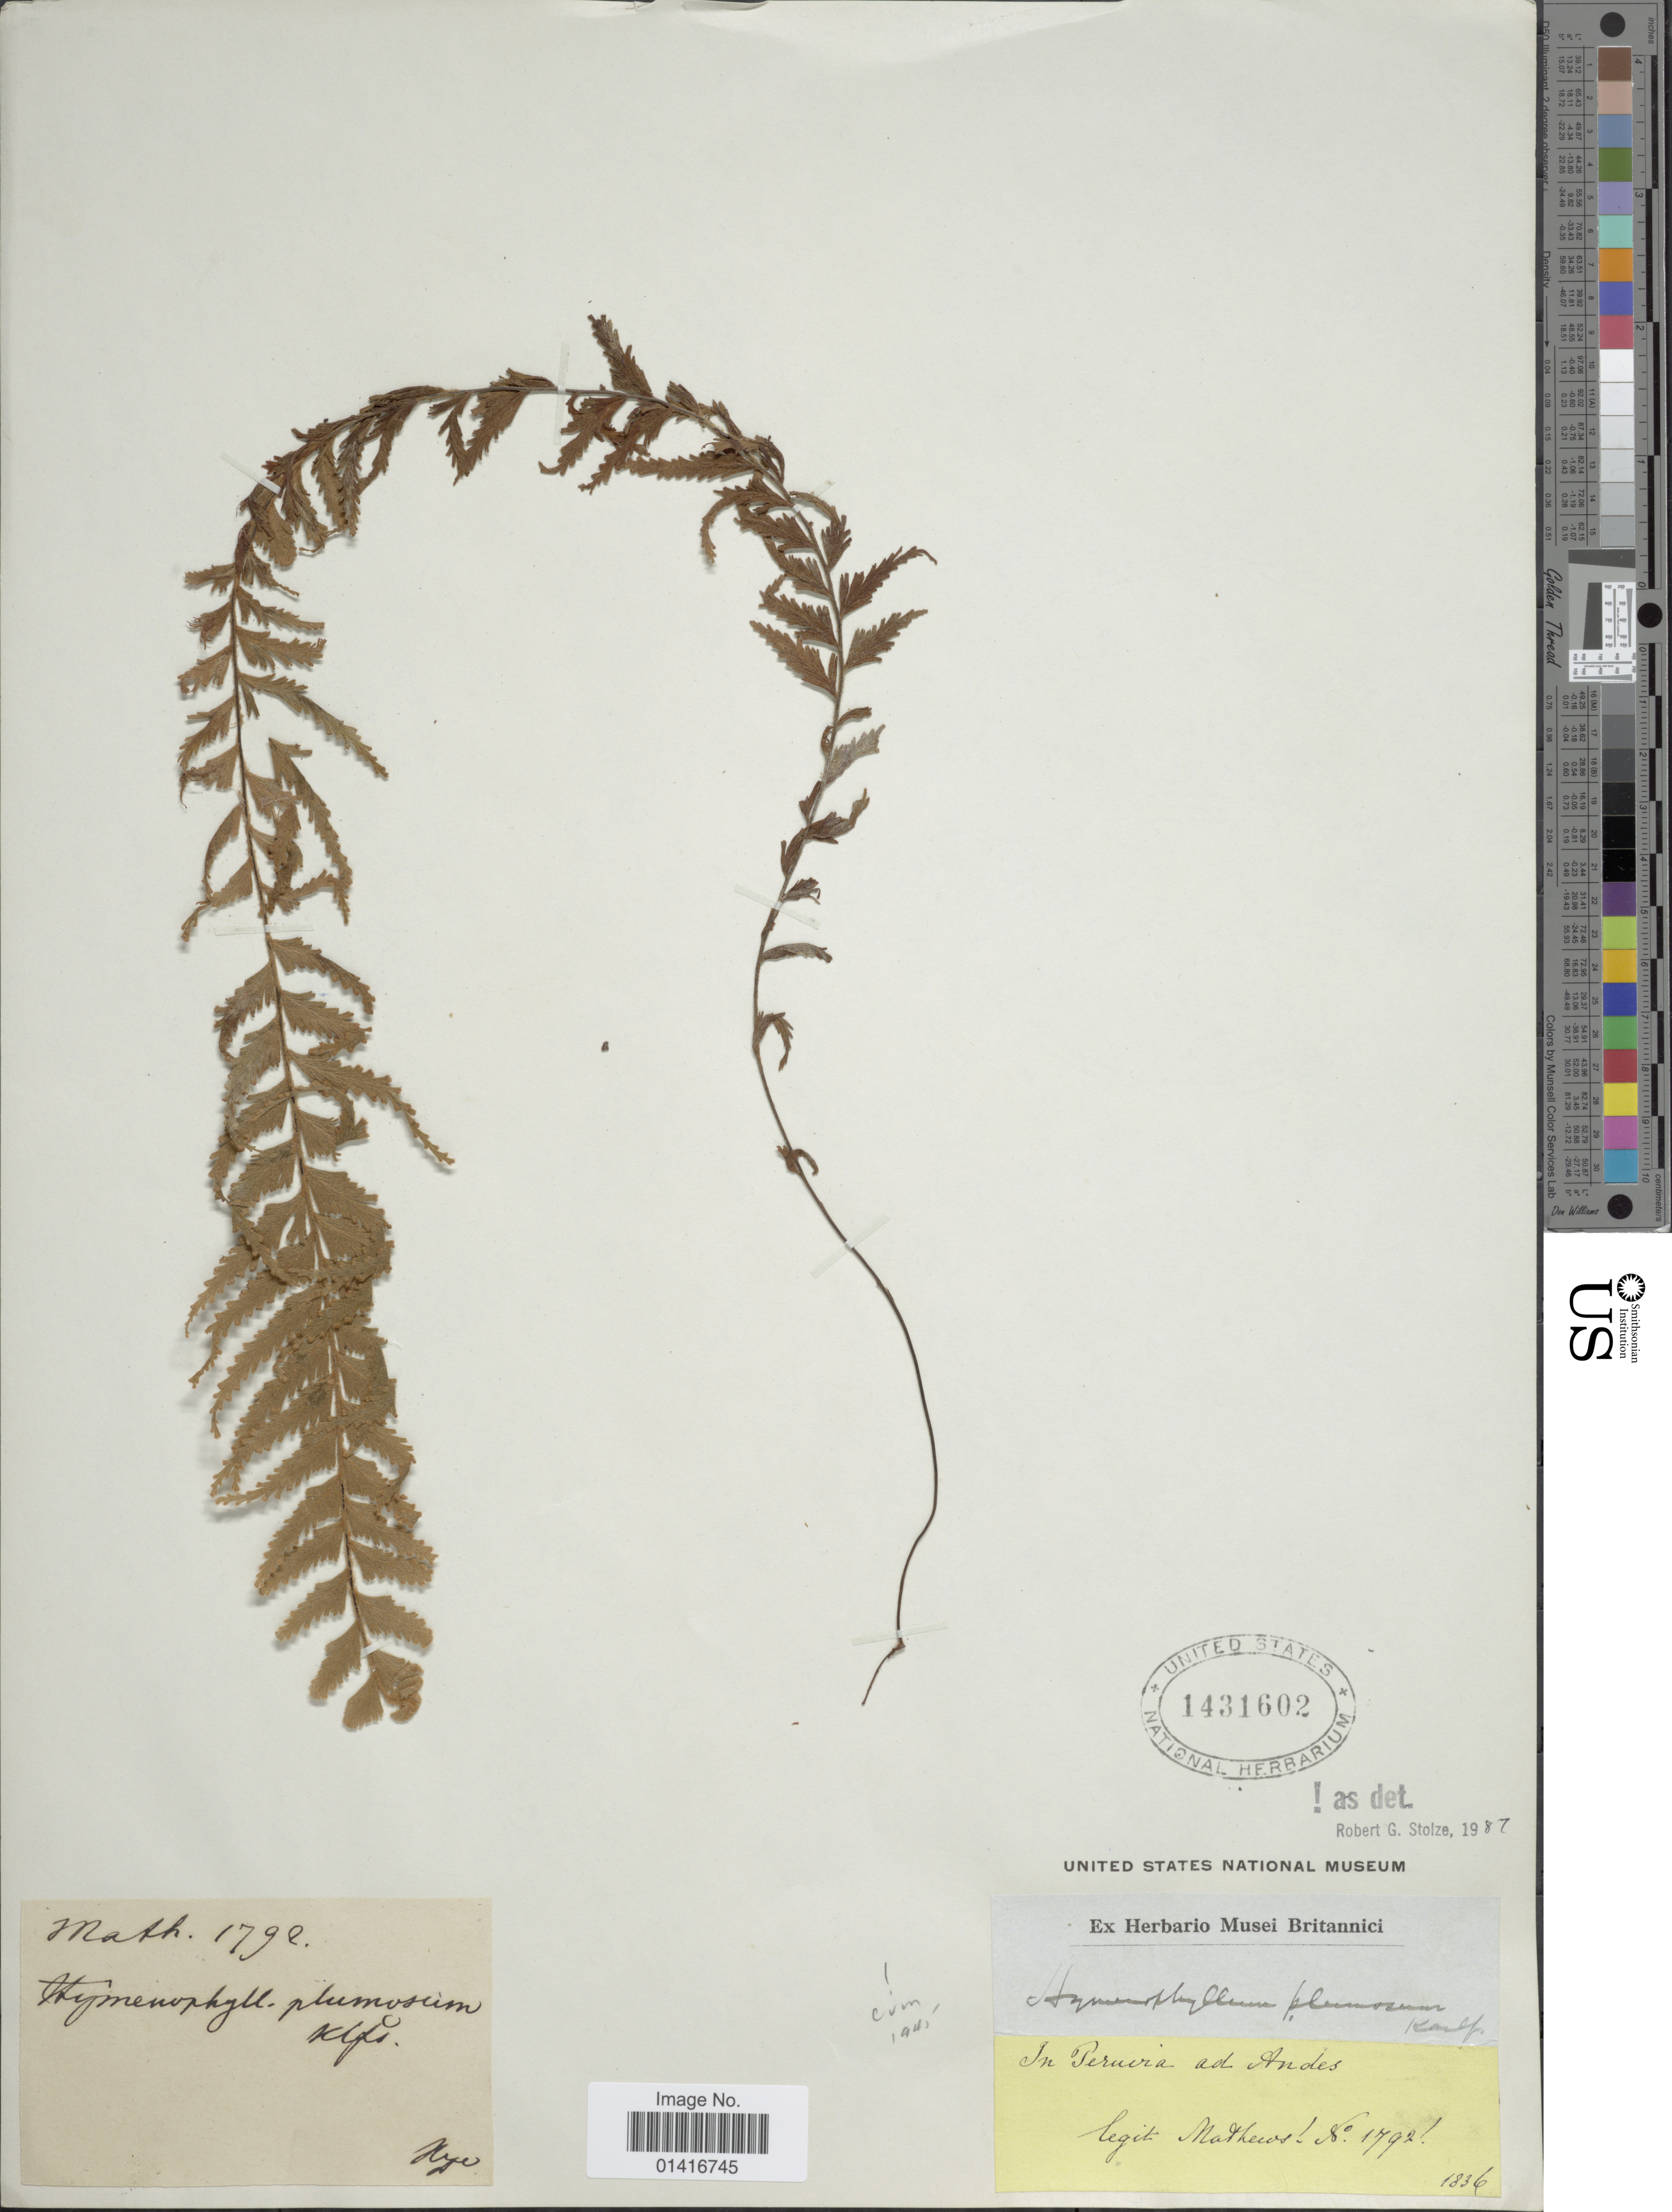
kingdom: Plantae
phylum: Tracheophyta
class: Polypodiopsida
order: Hymenophyllales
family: Hymenophyllaceae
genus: Hymenophyllum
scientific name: Hymenophyllum plumosum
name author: Kaulf.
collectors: -- Mathews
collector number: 1792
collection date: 1836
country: Peru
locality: In Peruvia ad. Andes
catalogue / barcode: US 1431602